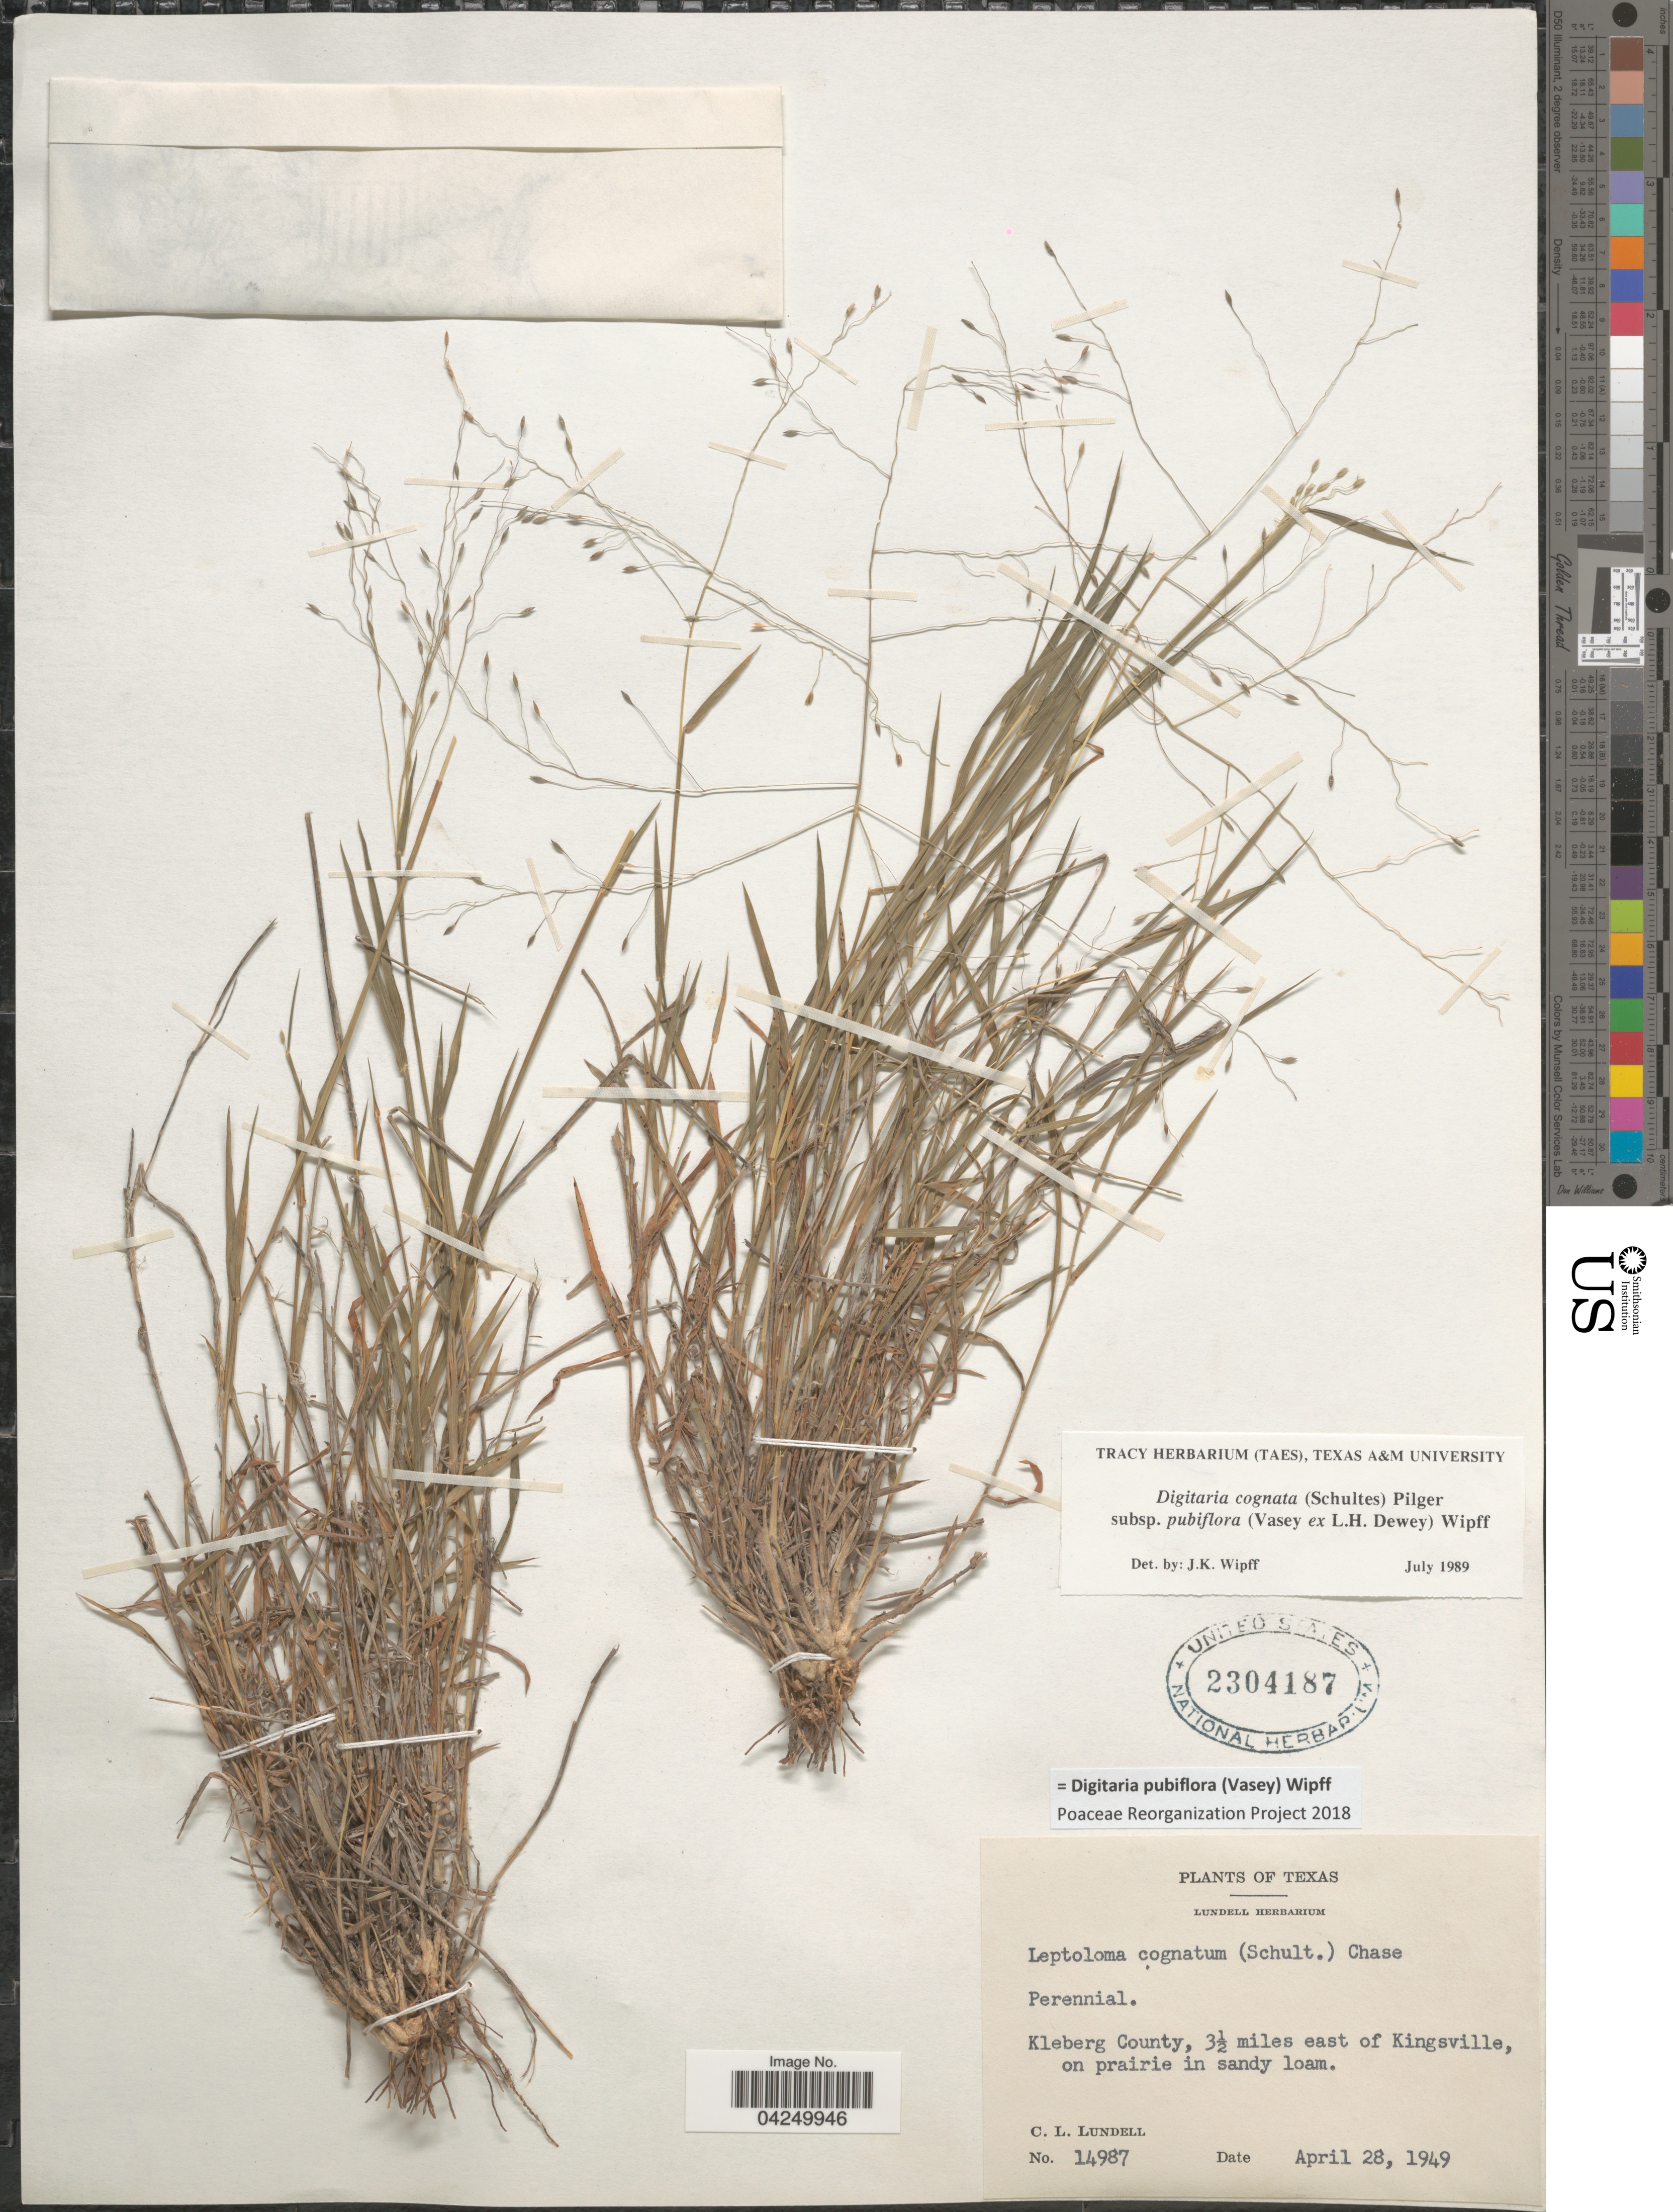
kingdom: Plantae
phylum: Tracheophyta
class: Liliopsida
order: Poales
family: Poaceae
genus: Digitaria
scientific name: Digitaria pubiflora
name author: (Vasey) Wipff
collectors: C. L. Lundell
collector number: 14987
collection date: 1949-04-28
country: United States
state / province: Texas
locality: Kleberg County, 3½ miles east of Kingsville.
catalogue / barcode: US 2304187